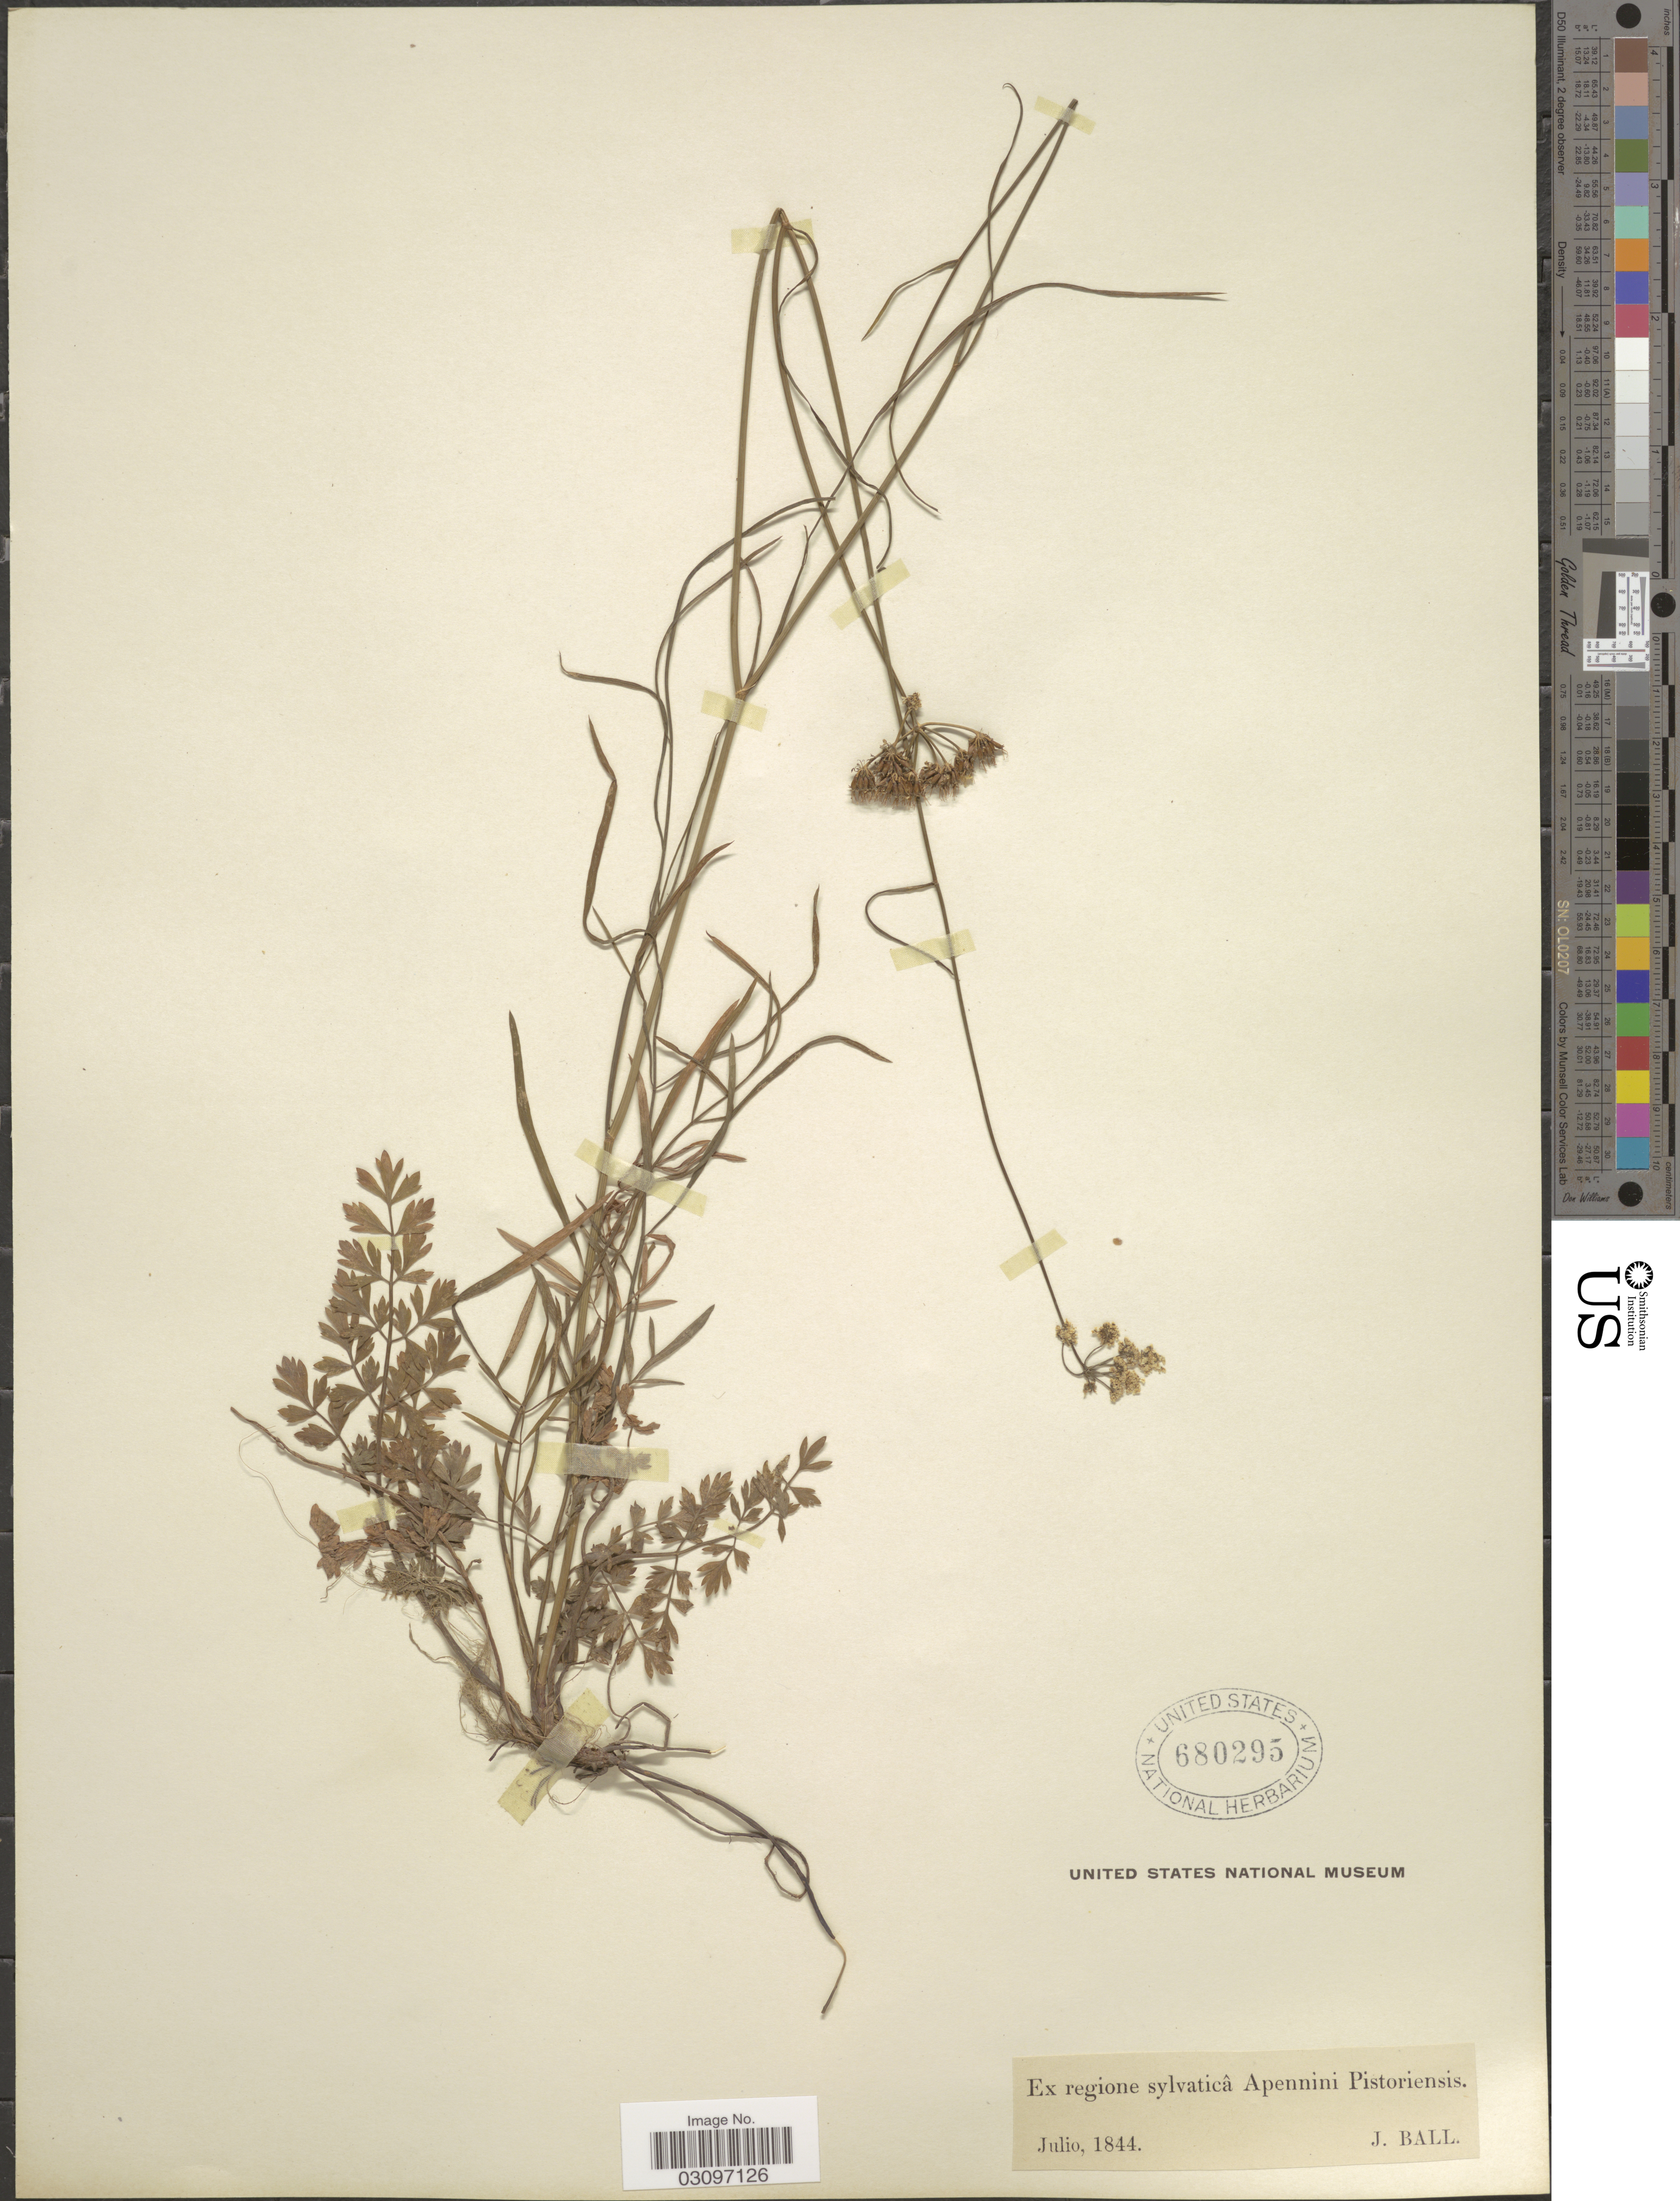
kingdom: Plantae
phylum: Tracheophyta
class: Magnoliopsida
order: Apiales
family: Apiaceae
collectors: J. Ball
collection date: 1844-07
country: Italy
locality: Ex regione sylvaticâ Apennini Pistoriensis.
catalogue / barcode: US 680295